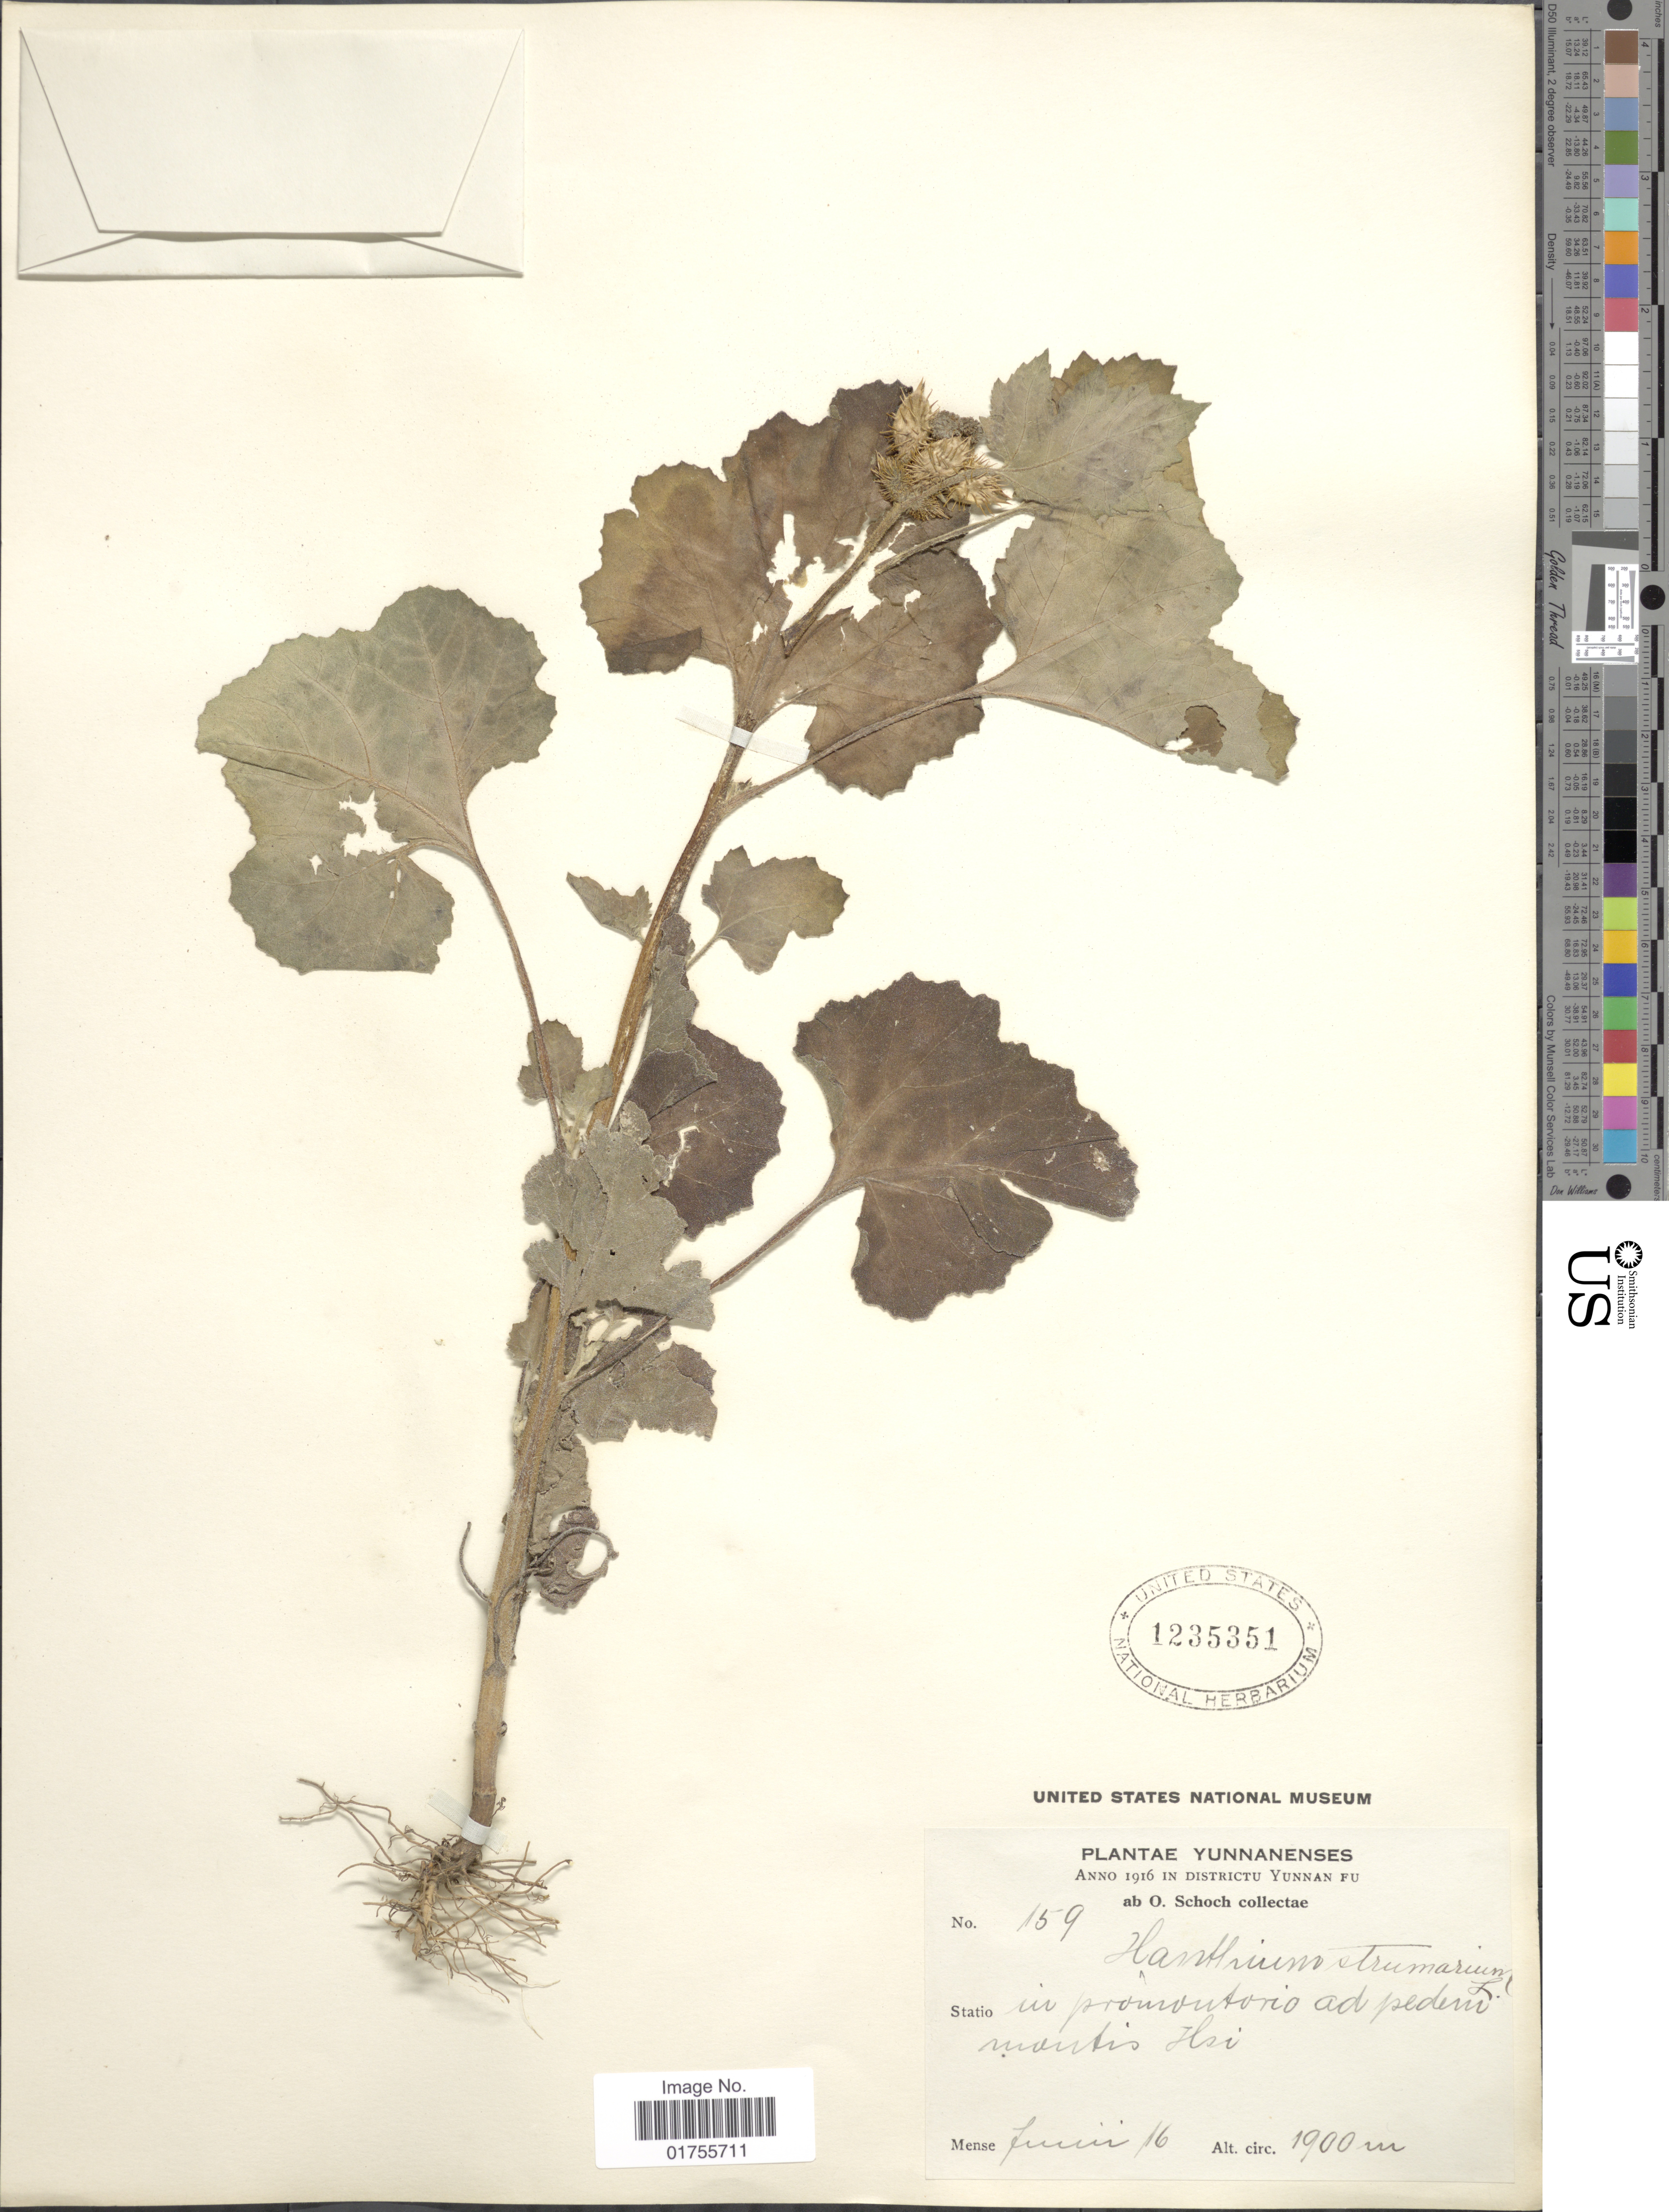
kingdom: Plantae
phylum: Tracheophyta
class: Magnoliopsida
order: Asterales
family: Asteraceae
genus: Xanthium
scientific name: Xanthium strumarium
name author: L.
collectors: O. Schoch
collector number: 159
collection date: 1916-06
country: China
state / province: Yunnan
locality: In promontorio ad pedem montis Hsi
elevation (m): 1900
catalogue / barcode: US 1235351